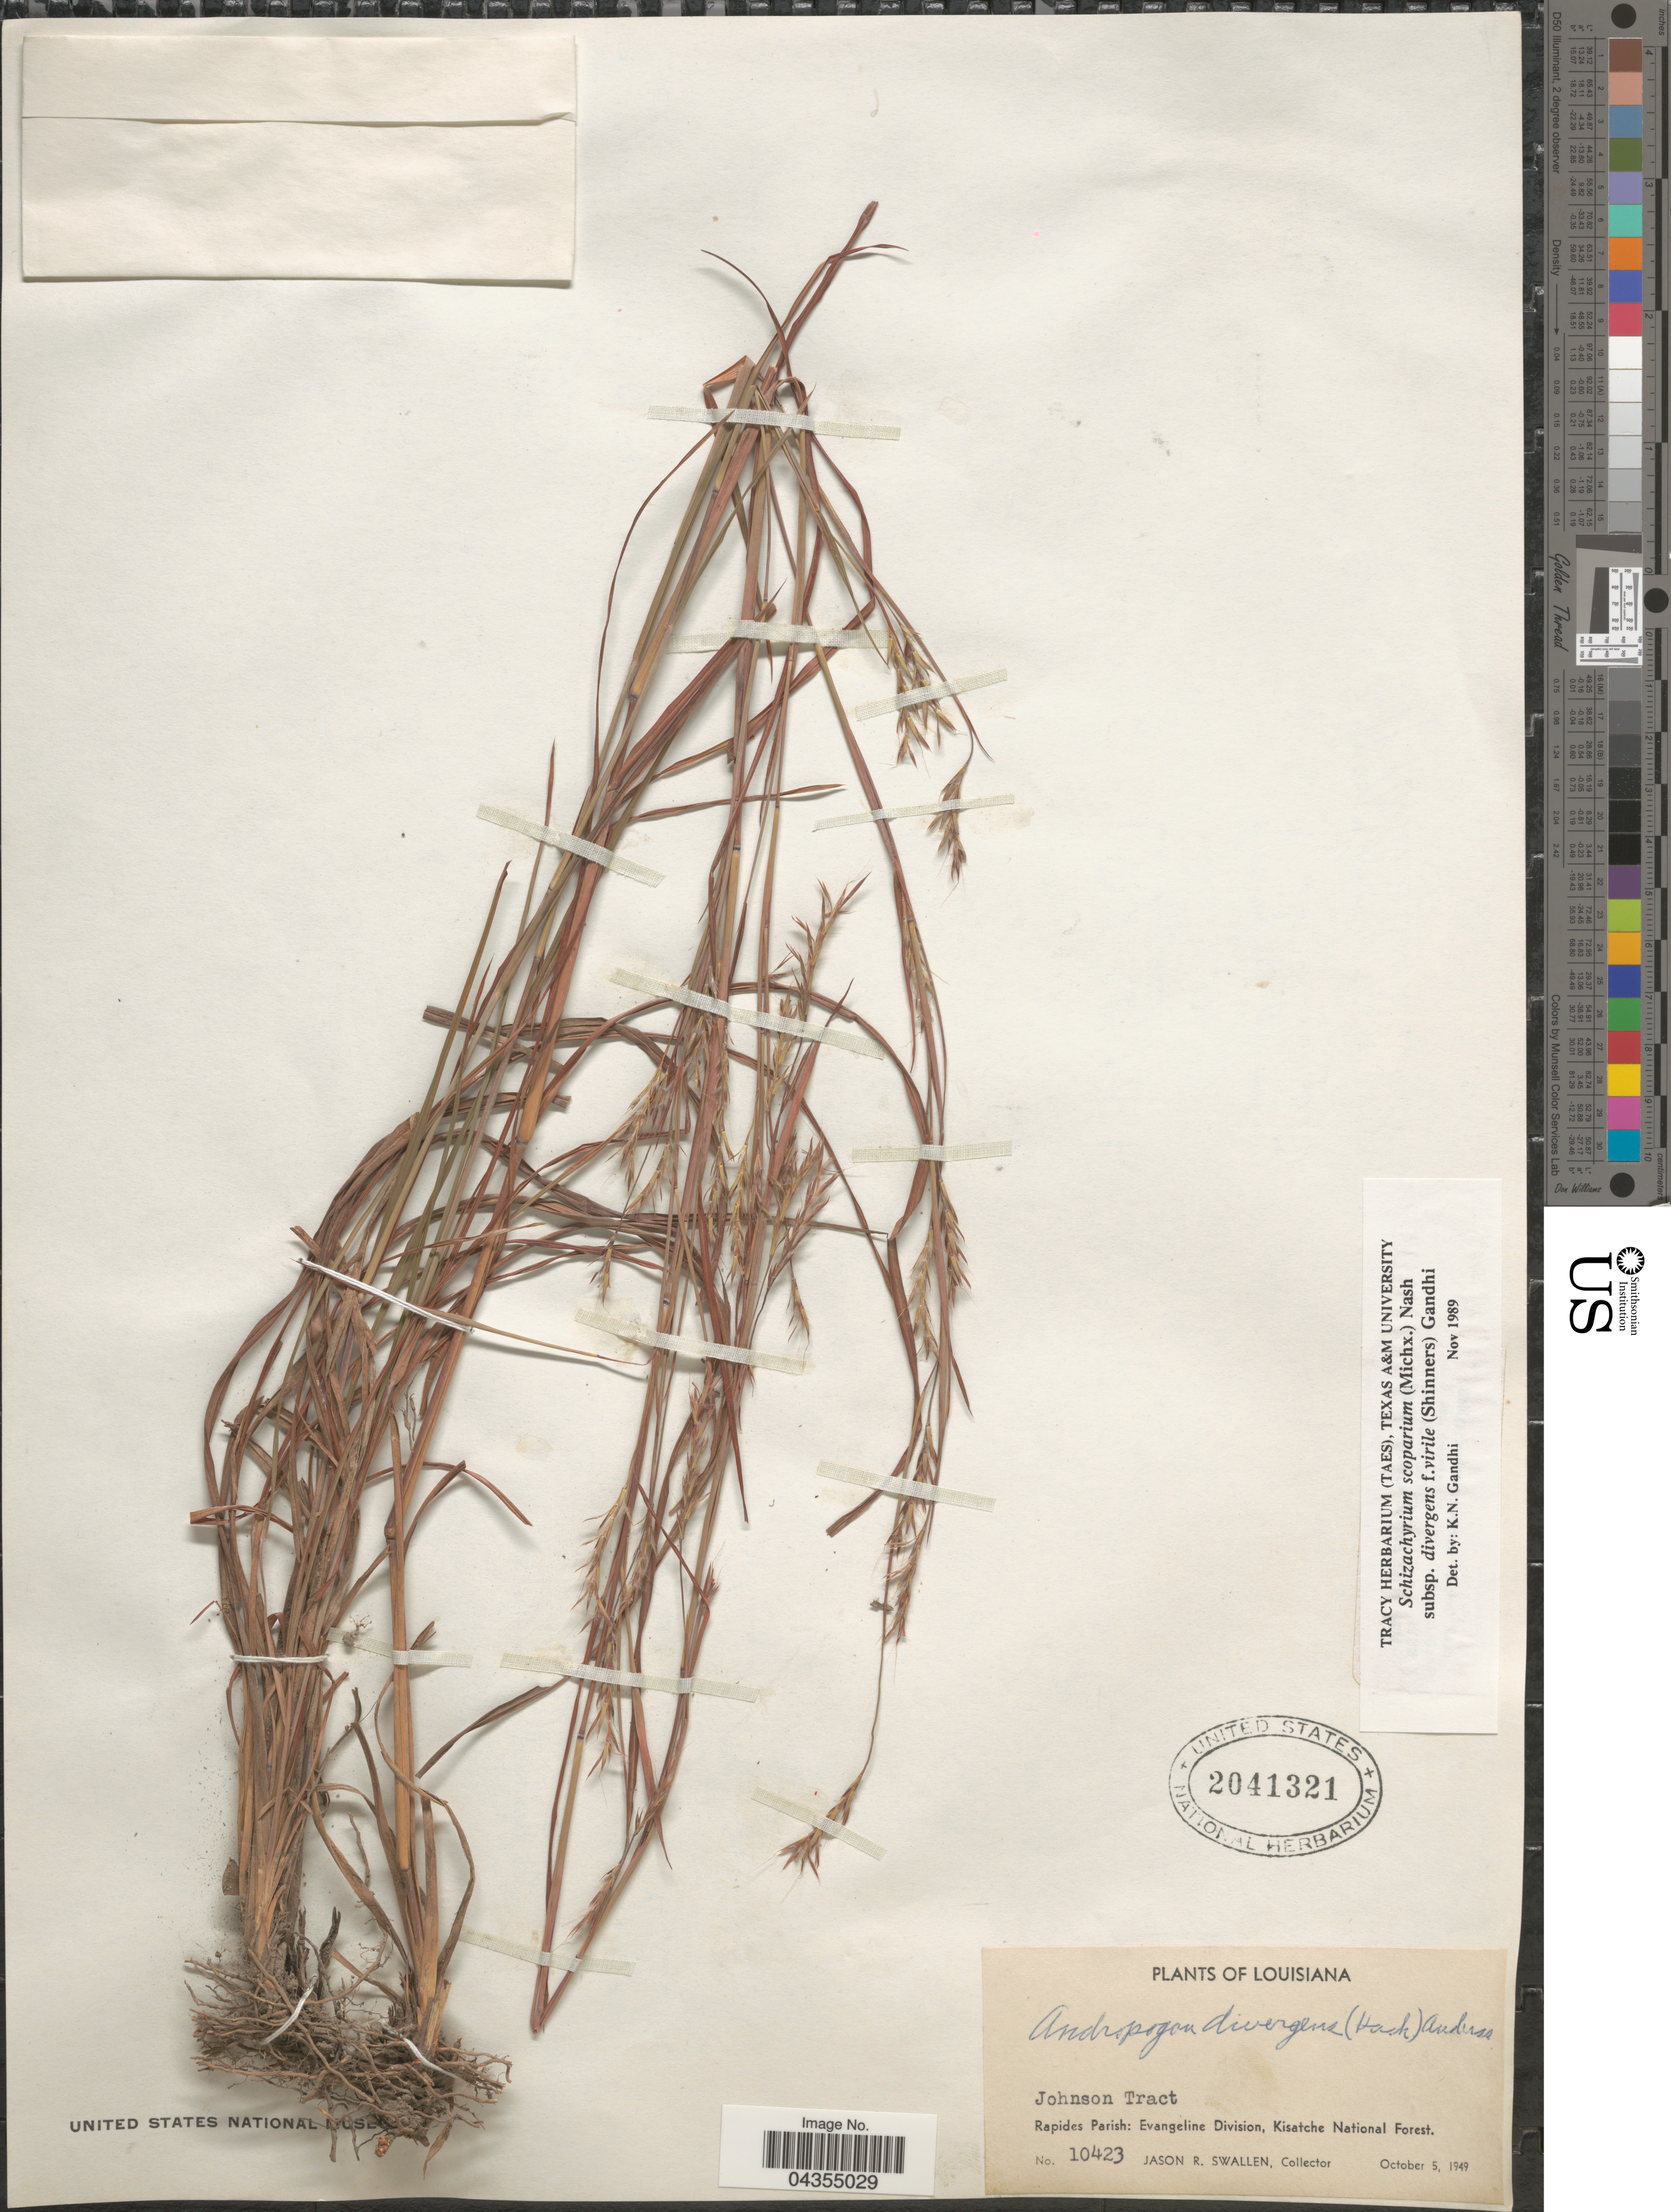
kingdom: Plantae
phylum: Tracheophyta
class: Liliopsida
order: Poales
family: Poaceae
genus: Schizachyrium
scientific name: Schizachyrium scoparium var. divergens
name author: (Hack.) Gould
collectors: J. R. Swallen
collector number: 10423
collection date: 1949-10-05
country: United States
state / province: Louisiana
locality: Johnson Tract. Rapides Parish: Evangeline Division, Kisatche National Forest.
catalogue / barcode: US 2041321